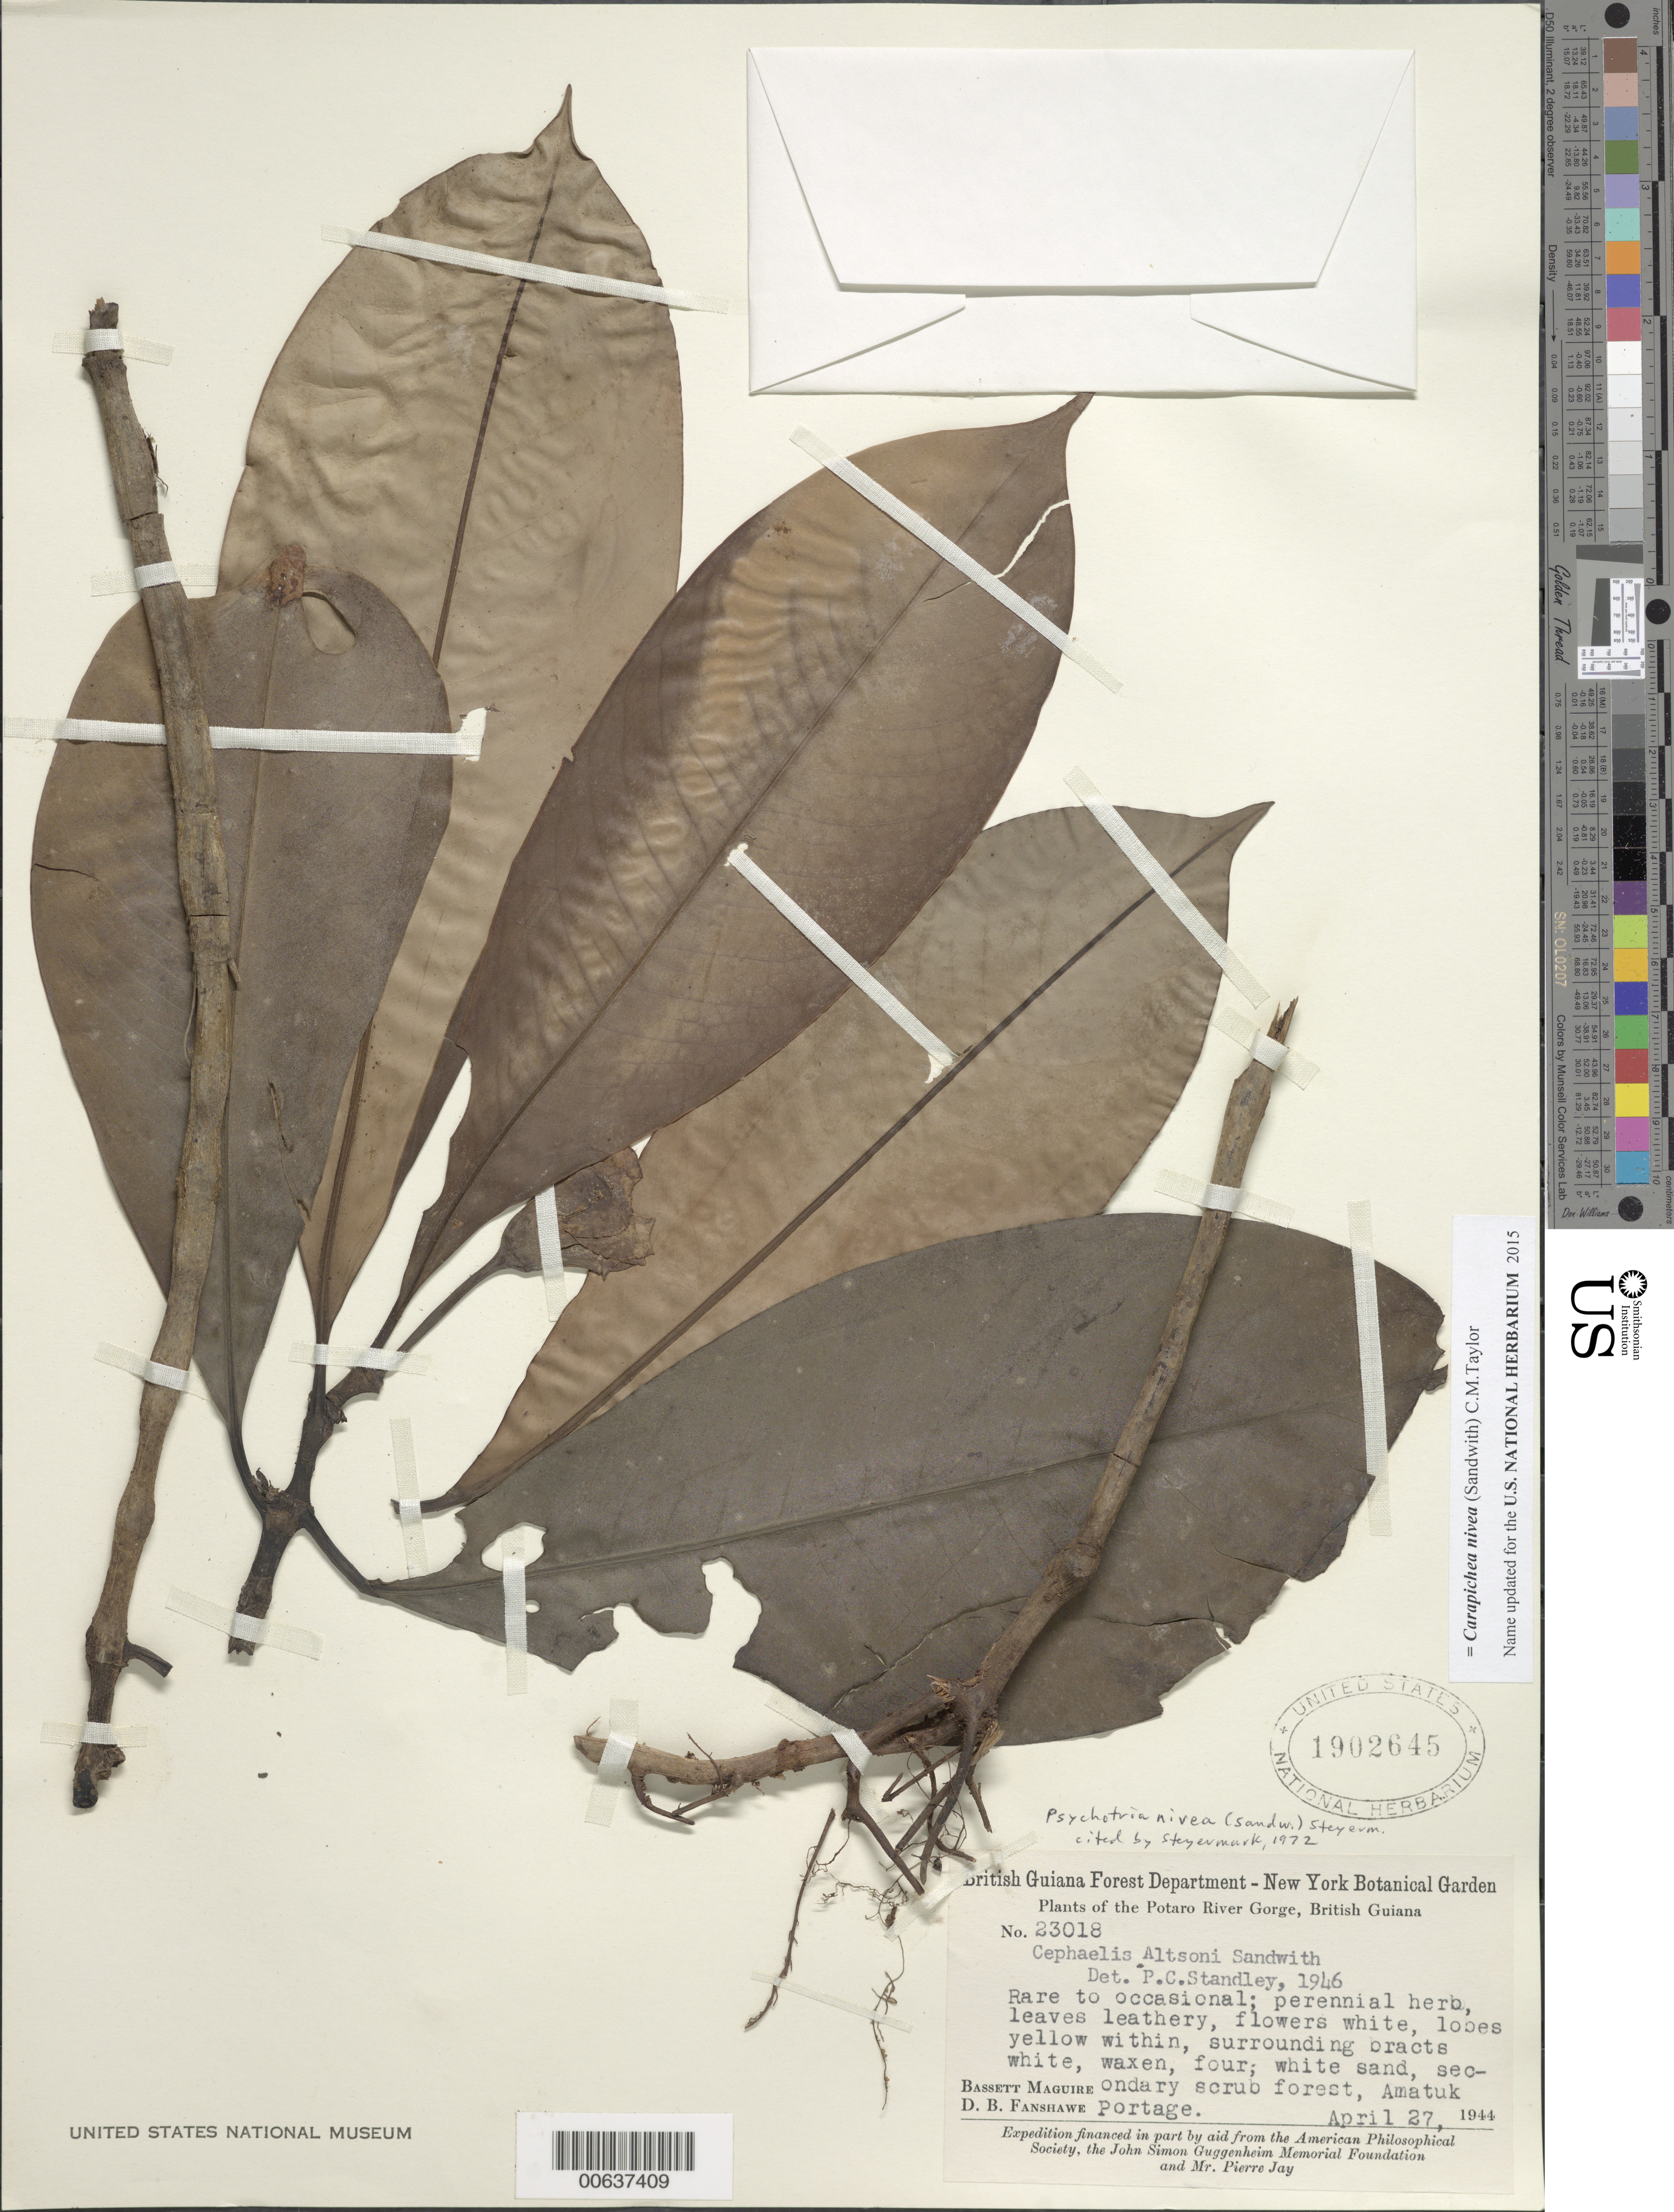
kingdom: Plantae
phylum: Tracheophyta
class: Magnoliopsida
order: Gentianales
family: Rubiaceae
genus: Carapichea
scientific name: Carapichea nivea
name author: (Sandwith) C.M. Taylor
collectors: B. Maguire & D. B. Fanshawe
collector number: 23018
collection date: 1944-04-27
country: Guyana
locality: The Potaro River Gorge, British Guiana, Amatuk, Portage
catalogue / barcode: US 1902645